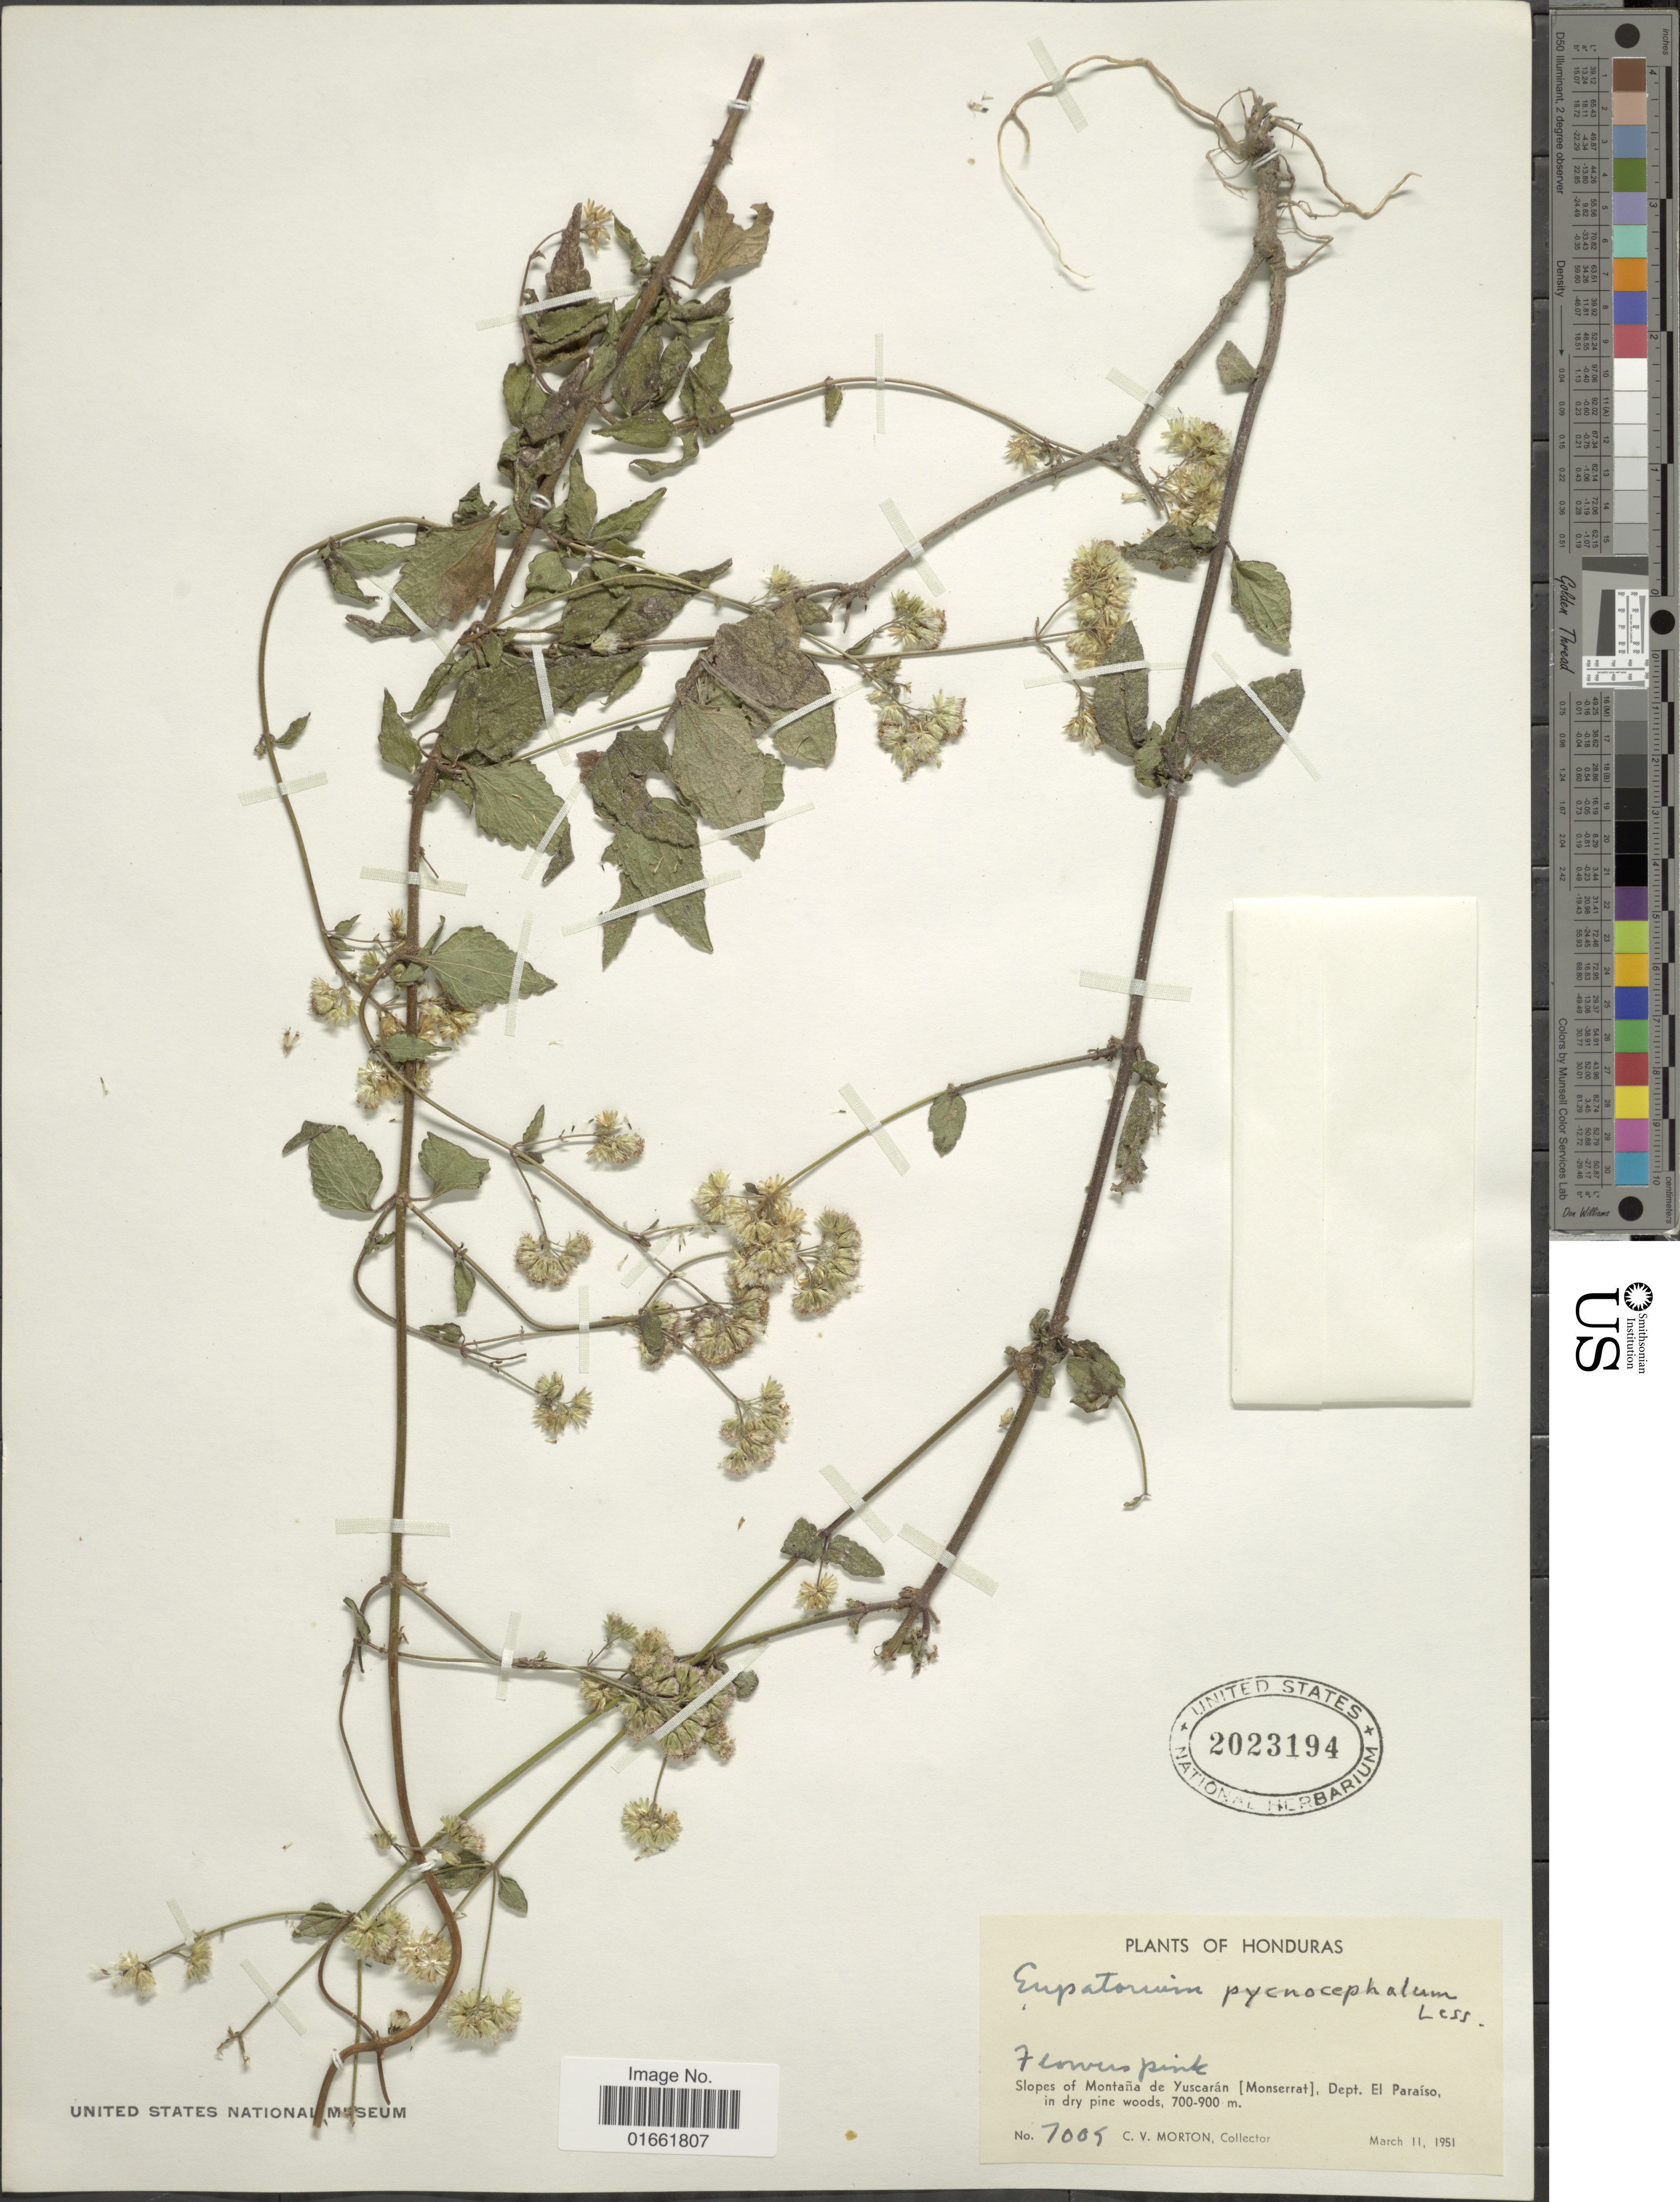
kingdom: Plantae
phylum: Tracheophyta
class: Magnoliopsida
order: Asterales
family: Asteraceae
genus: Fleischmannia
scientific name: Fleischmannia pratensis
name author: (Klatt) R.M. King & H. Rob.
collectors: C. V. Morton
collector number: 7005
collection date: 1951-03-11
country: Honduras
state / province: El Paraíso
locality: Slopes of Montaña de Yuscarán [Monserrat], Dept. El Paraíso, in dry pine woods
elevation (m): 700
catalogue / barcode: US 2023194